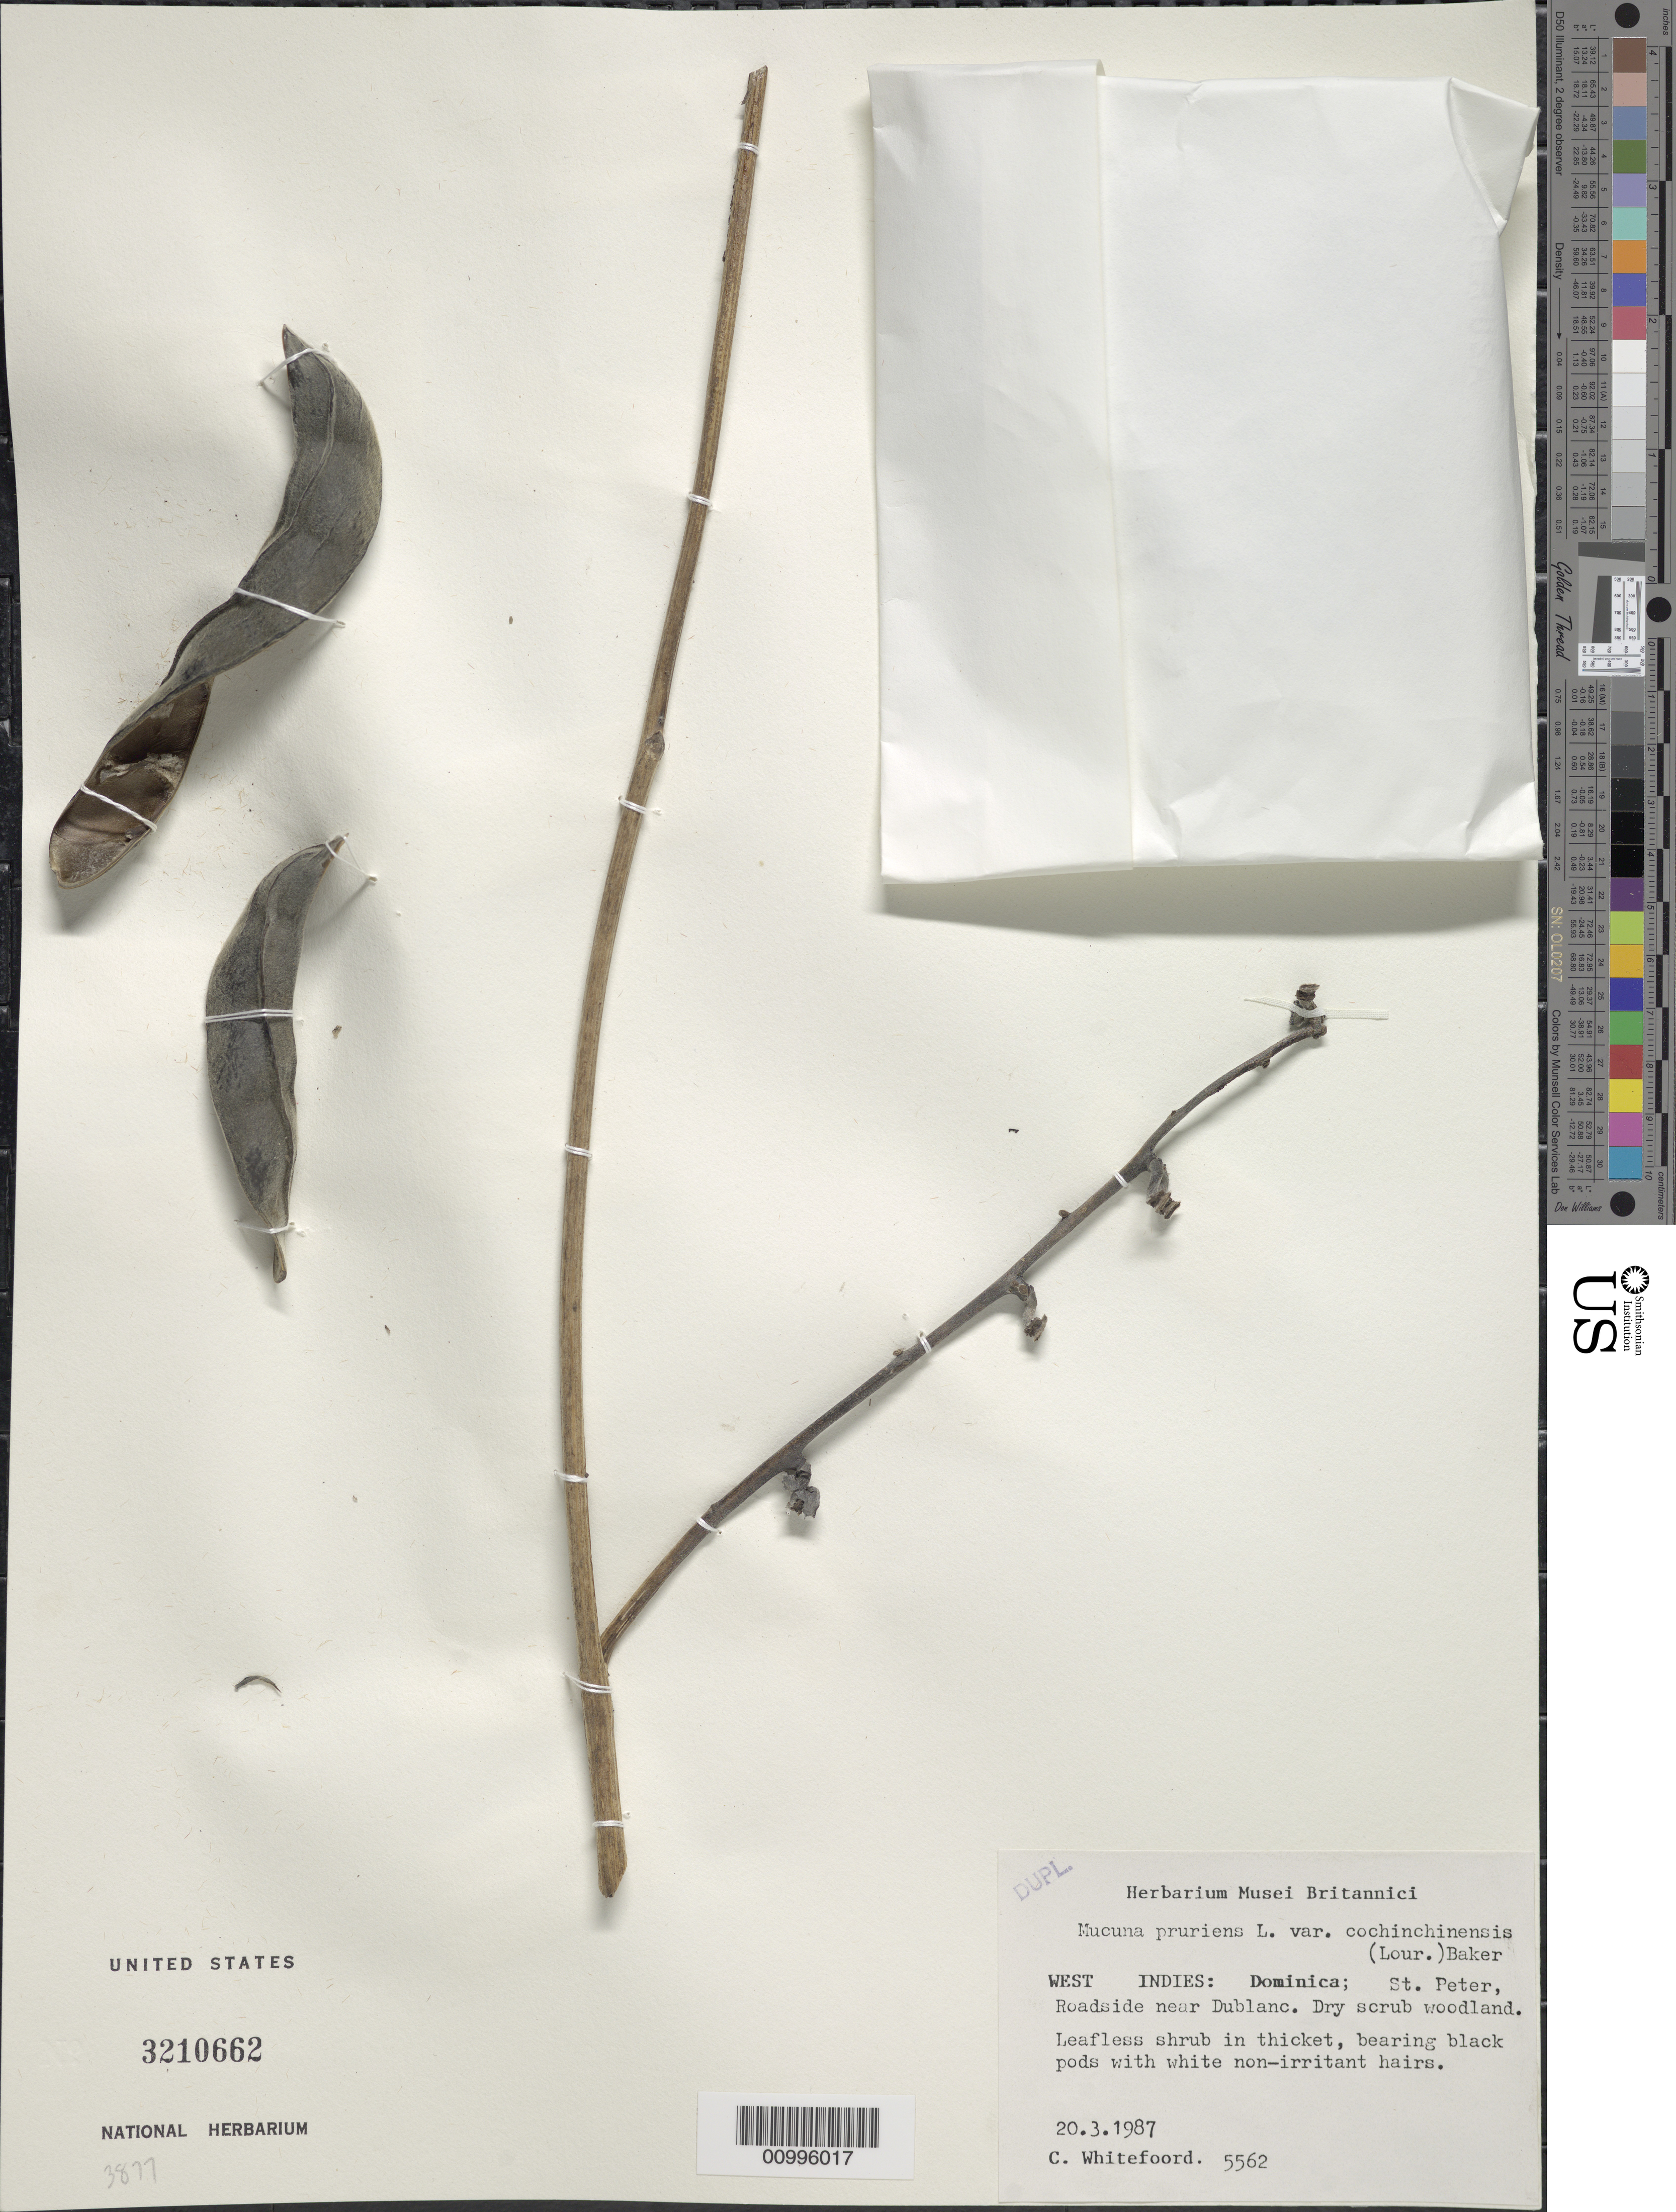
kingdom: Plantae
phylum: Tracheophyta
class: Magnoliopsida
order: Fabales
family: Fabaceae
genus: Mucuna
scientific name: Mucuna pruriens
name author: (L.) DC.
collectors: C. Whitefoord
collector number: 5562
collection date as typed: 20 Mar 1987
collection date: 1987-03-20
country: Dominica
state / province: St. Peter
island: Dominica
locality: Roadside near Dublanc. Dry scrub woodland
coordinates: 0 N, 0 E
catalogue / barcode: US 2229408